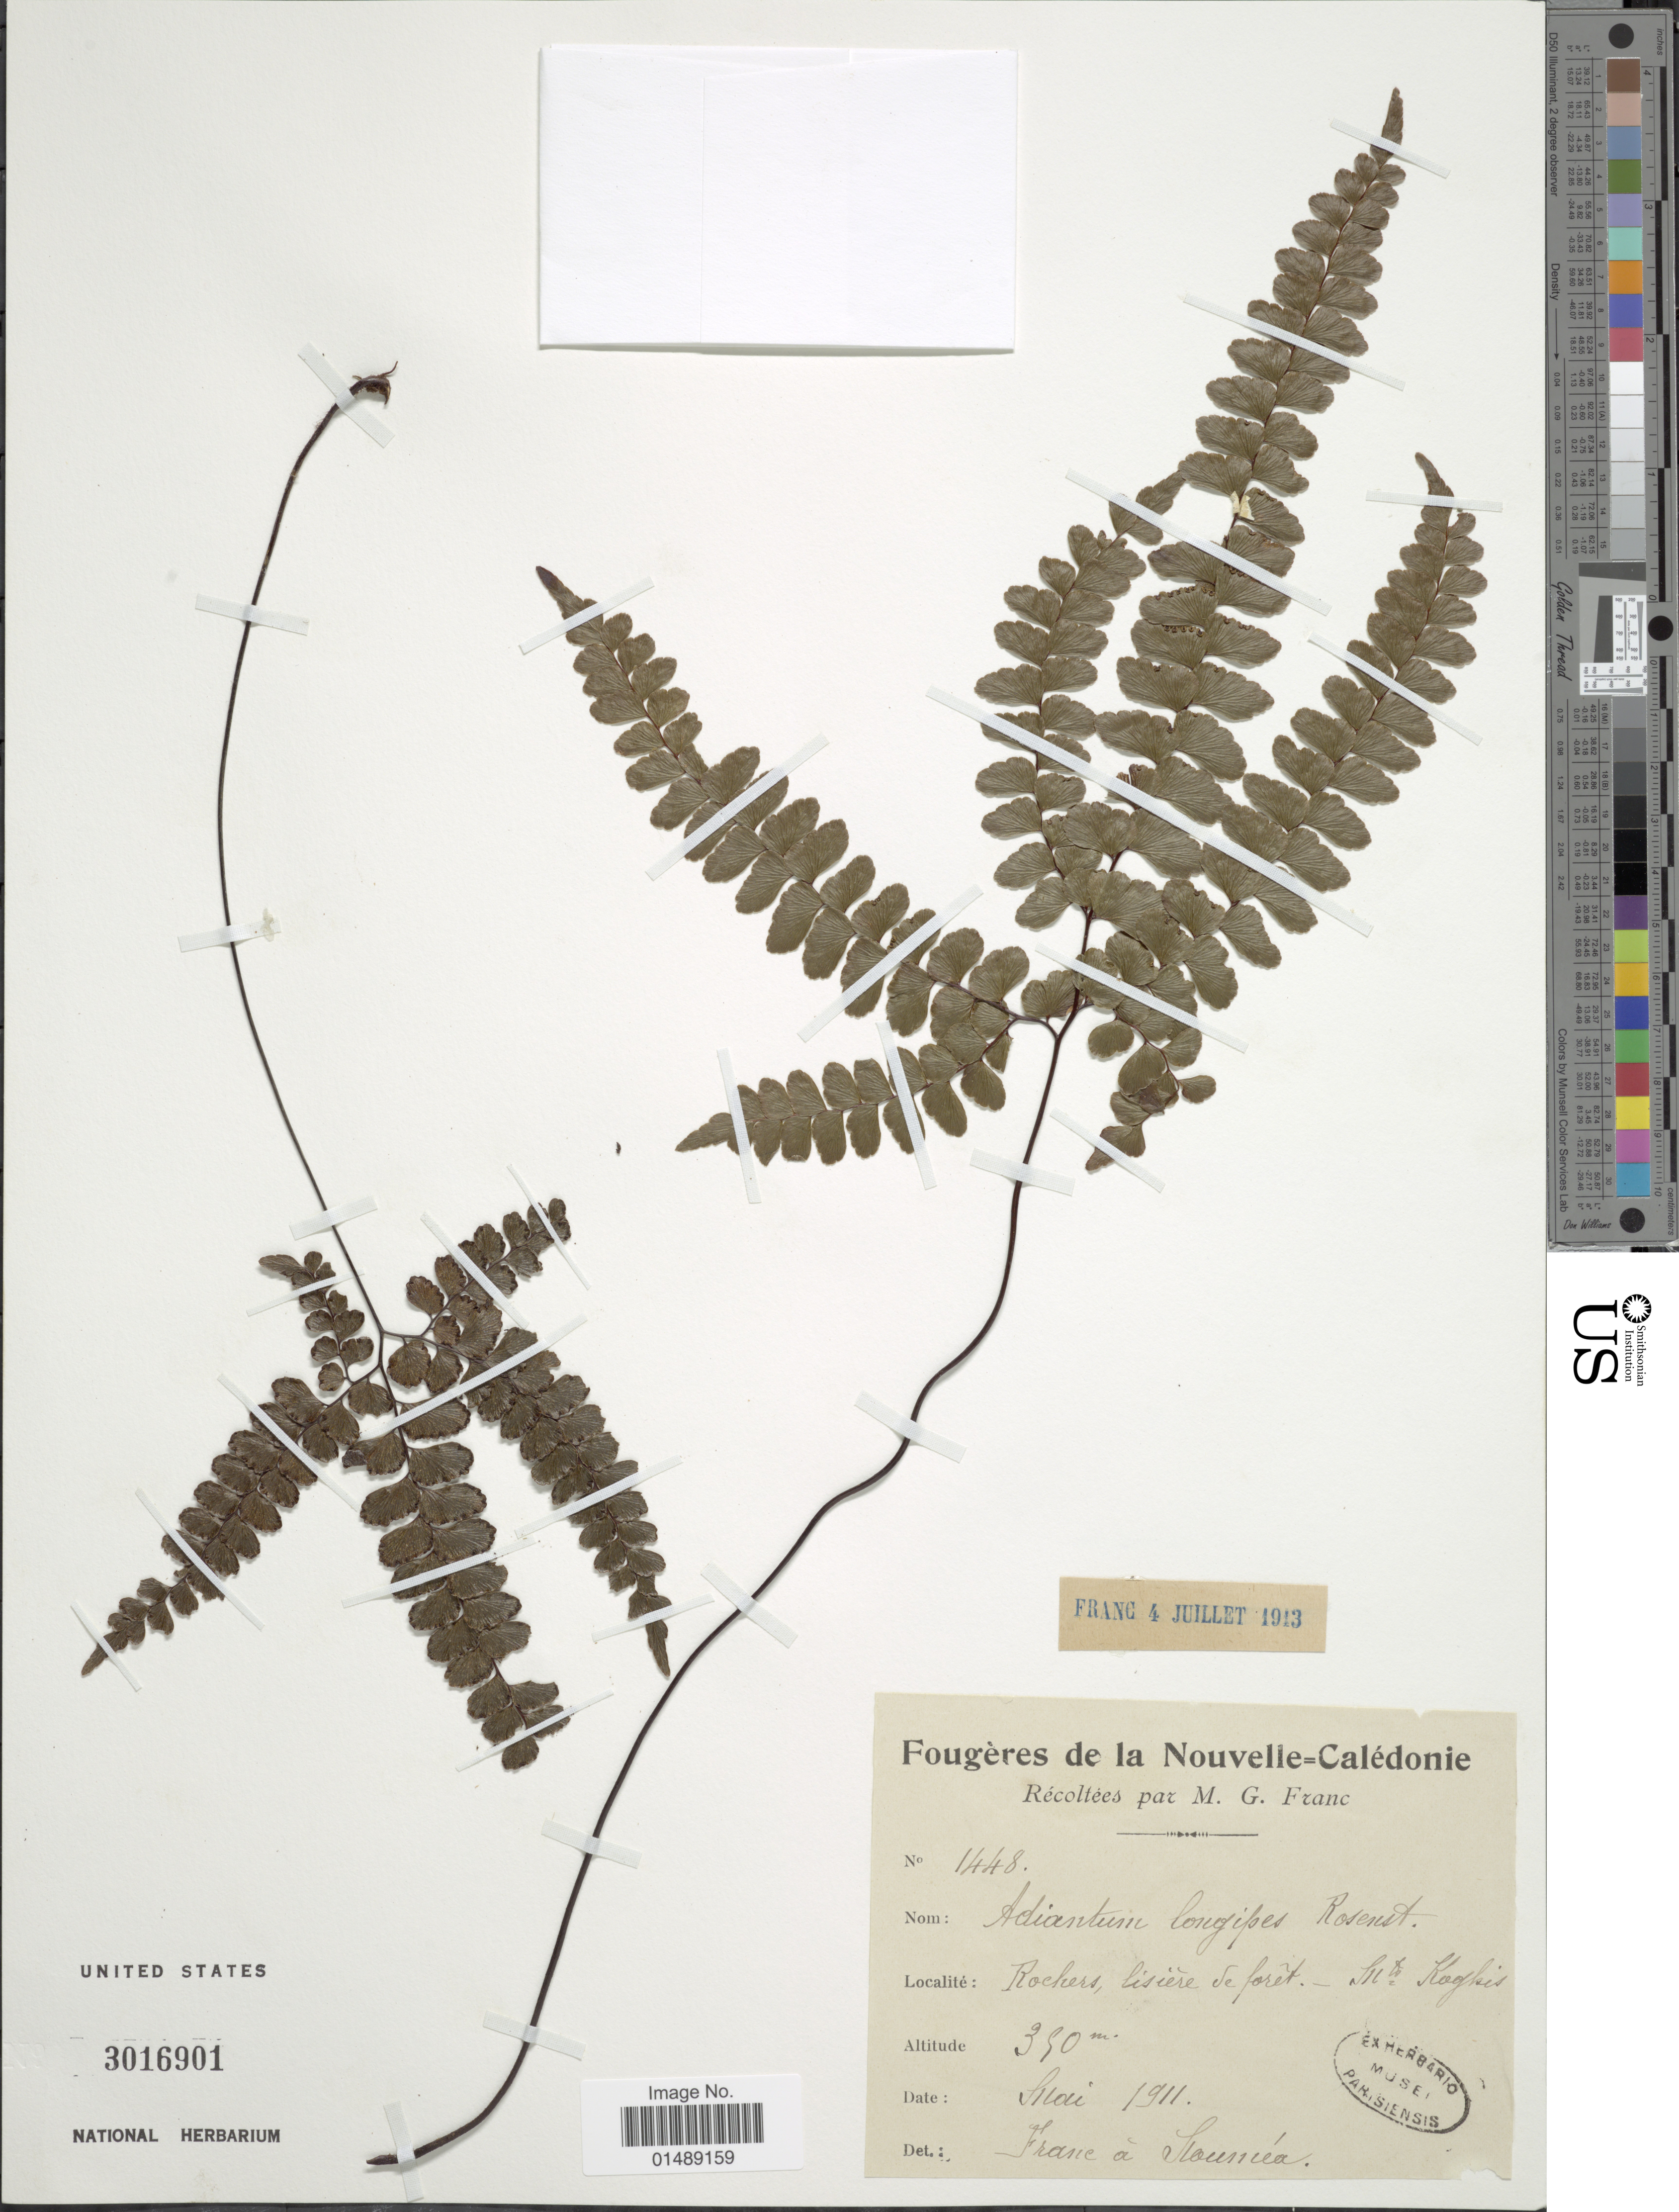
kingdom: Plantae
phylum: Tracheophyta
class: Polypodiopsida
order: Polypodiales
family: Pteridaceae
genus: Adiantum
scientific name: Adiantum fulvum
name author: M. Raoul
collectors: M. Franc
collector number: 1448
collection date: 1911-05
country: New Caledonia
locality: Rochers, lisiere de forêt Monts Koghis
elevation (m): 390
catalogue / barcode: US 3016901